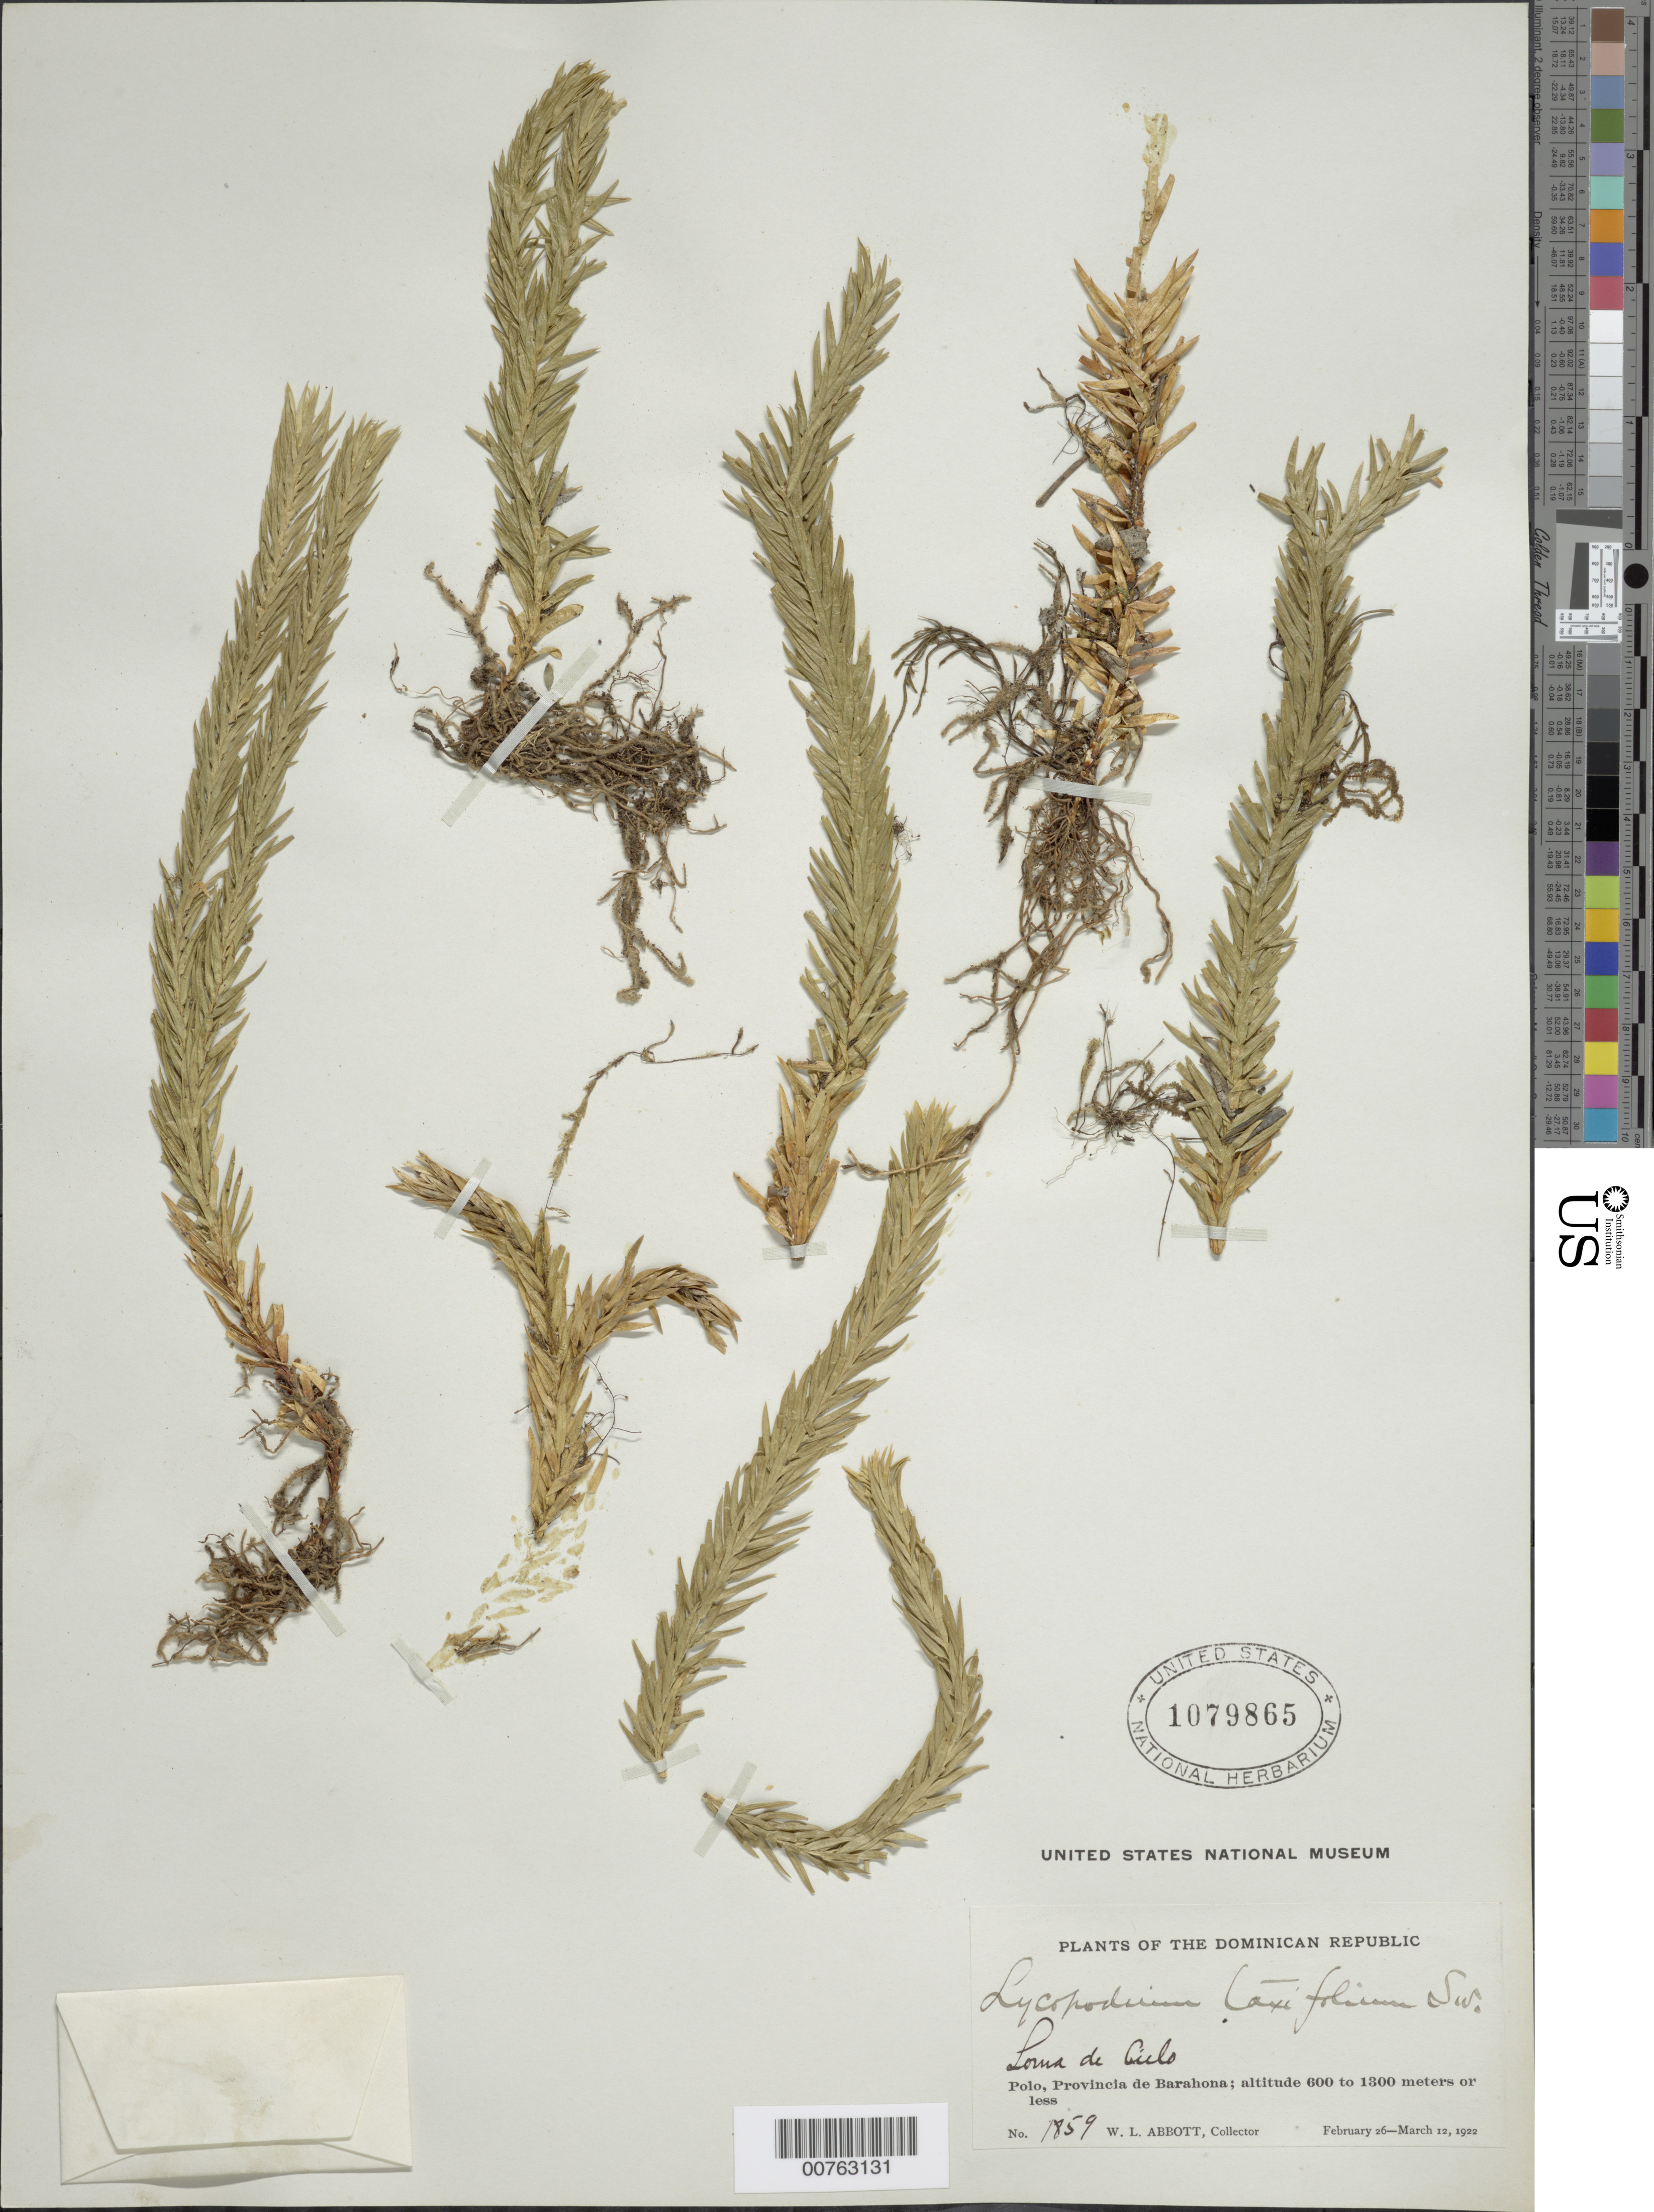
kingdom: Plantae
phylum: Tracheophyta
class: Lycopodiopsida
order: Lycopodiales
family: Lycopodiaceae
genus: Phlegmariurus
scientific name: Phlegmariurus taxifolius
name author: (Sw.) Á. Löve & D. Löve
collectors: W. L. Abbott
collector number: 1859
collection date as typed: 26 Feb 1922 12 Mar 1922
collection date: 1922-02-26/1922-03-12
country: Dominican Republic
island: Hispaniola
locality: Loma de Cielo, Polo, Provincia de Barahona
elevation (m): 600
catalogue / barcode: US 1079865